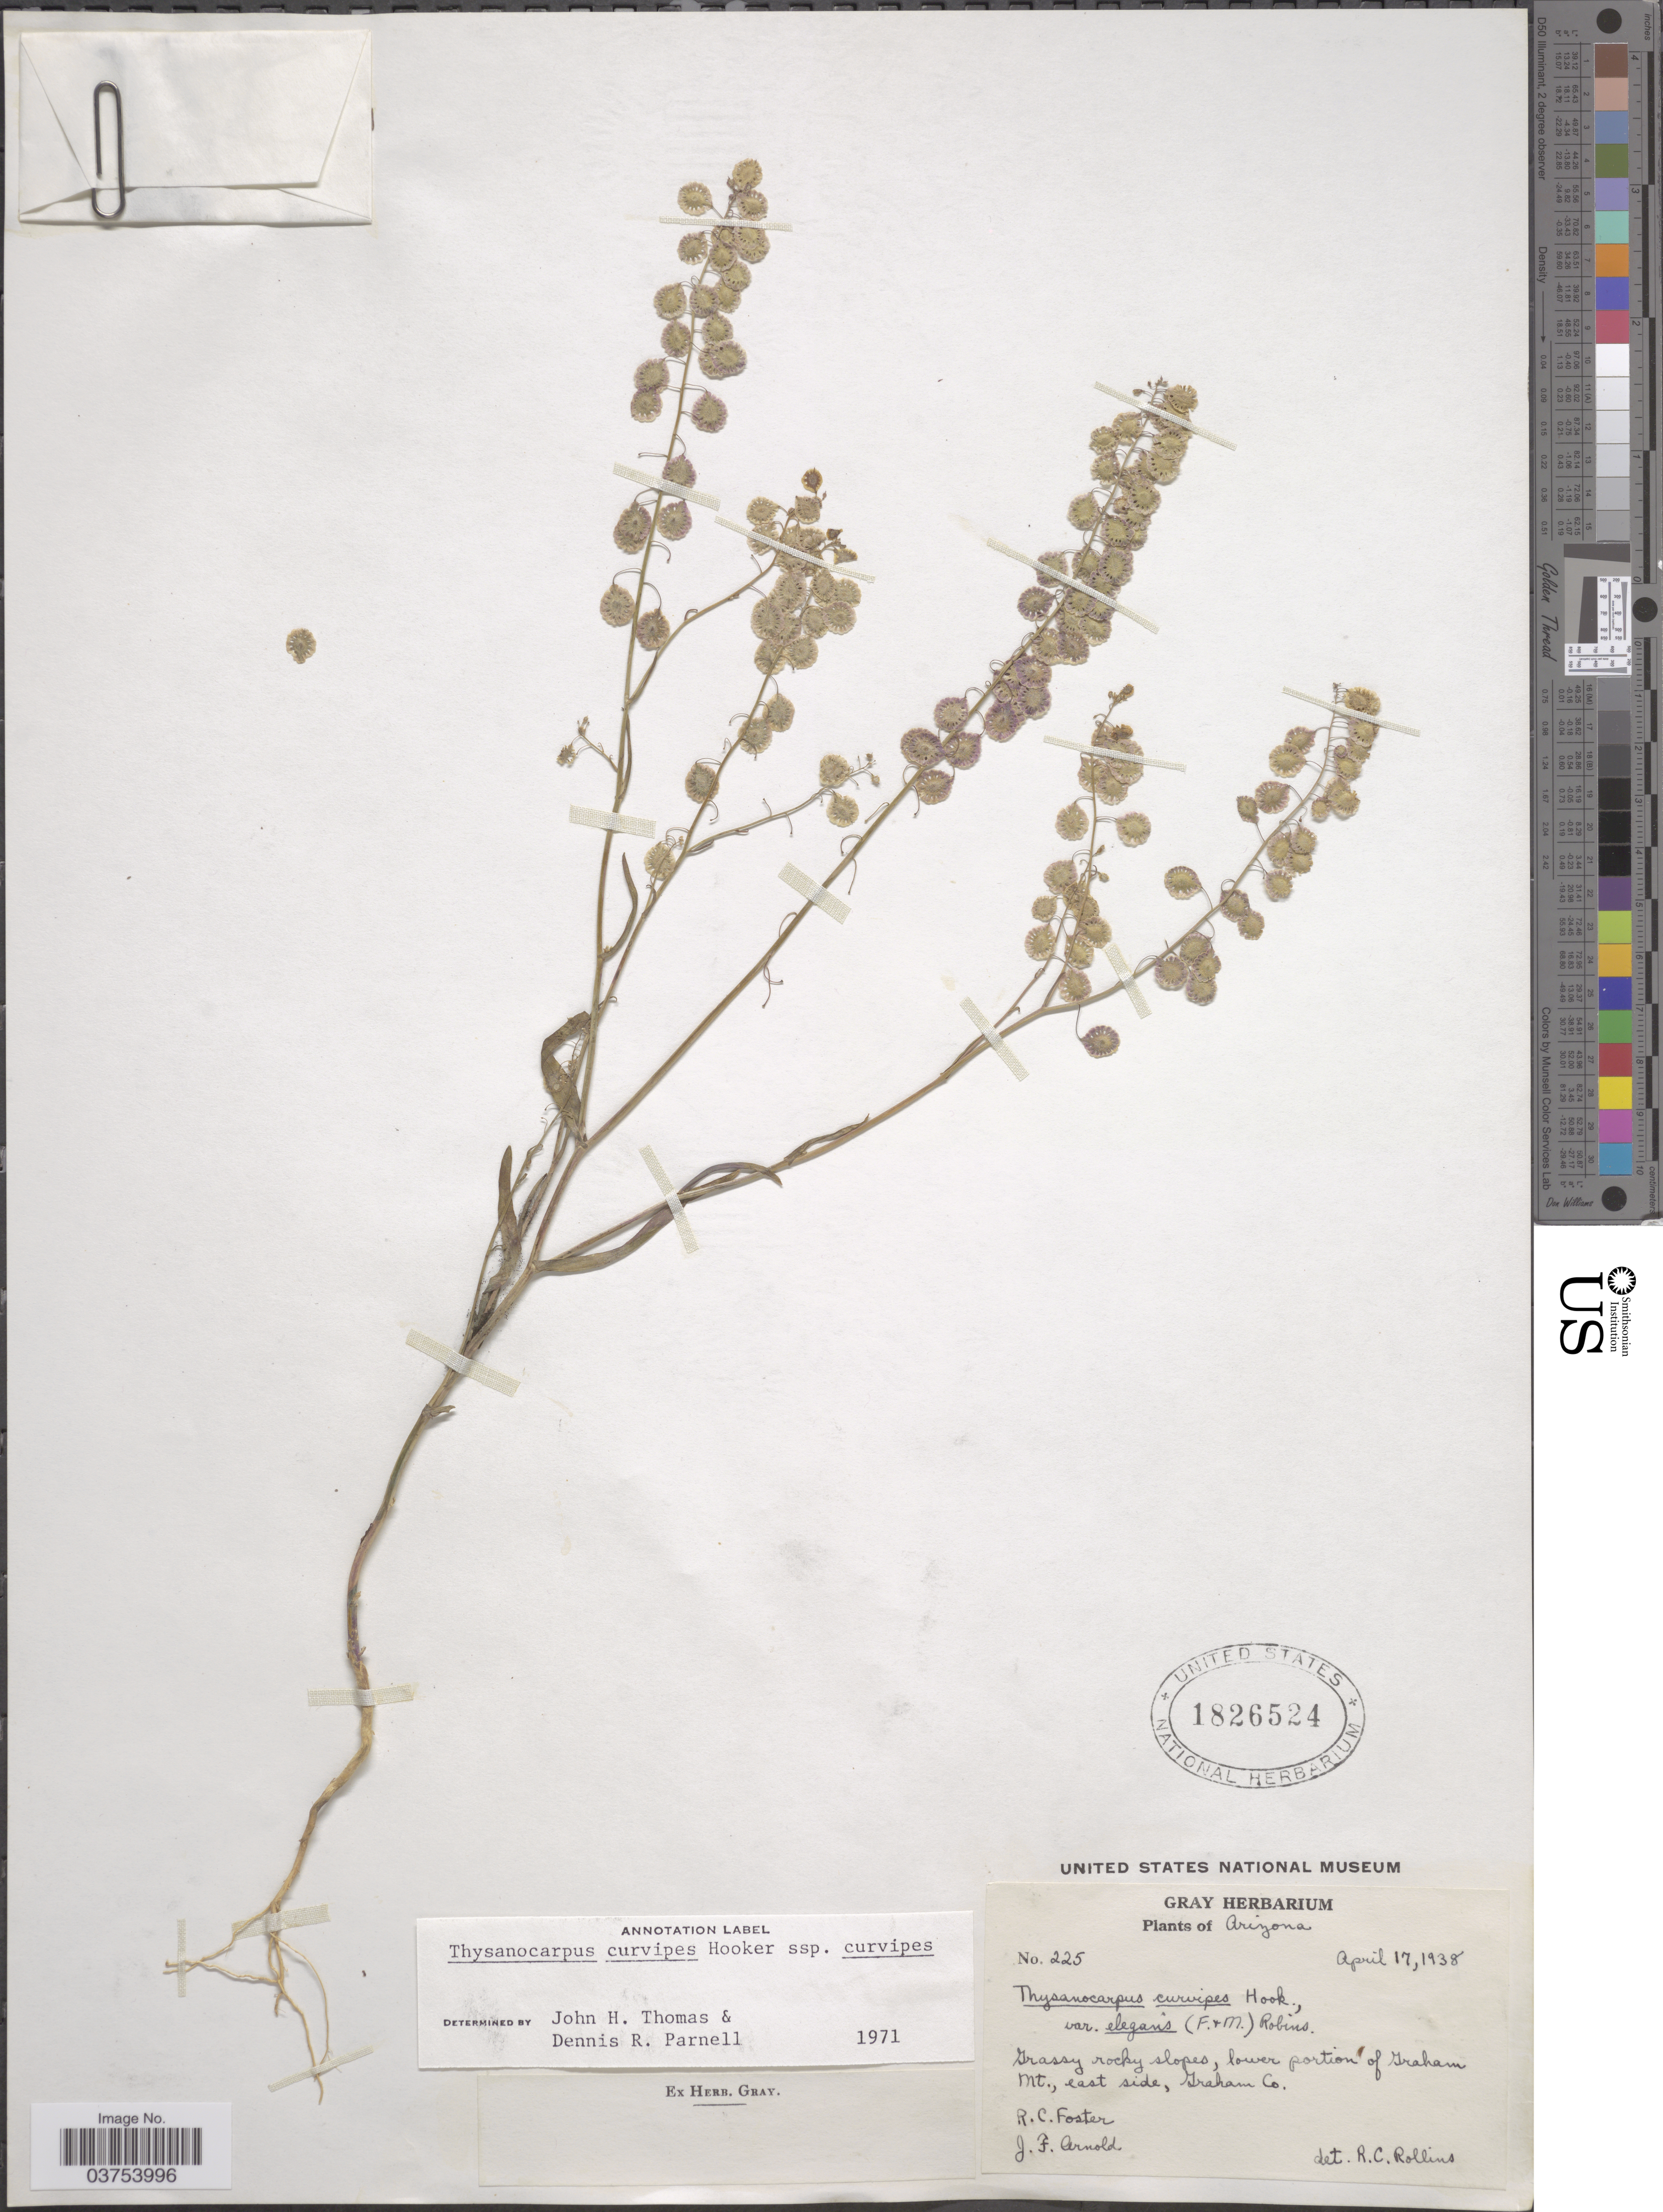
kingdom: Plantae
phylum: Tracheophyta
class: Magnoliopsida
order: Brassicales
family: Brassicaceae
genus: Thysanocarpus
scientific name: Thysanocarpus curvipes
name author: Hook.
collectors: R. C. Foster & J. F. Arnold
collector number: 225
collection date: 1938-04-17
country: United States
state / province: Arizona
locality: Lower portion of Graham Mt., east side, Graham Co.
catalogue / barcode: US 1826524